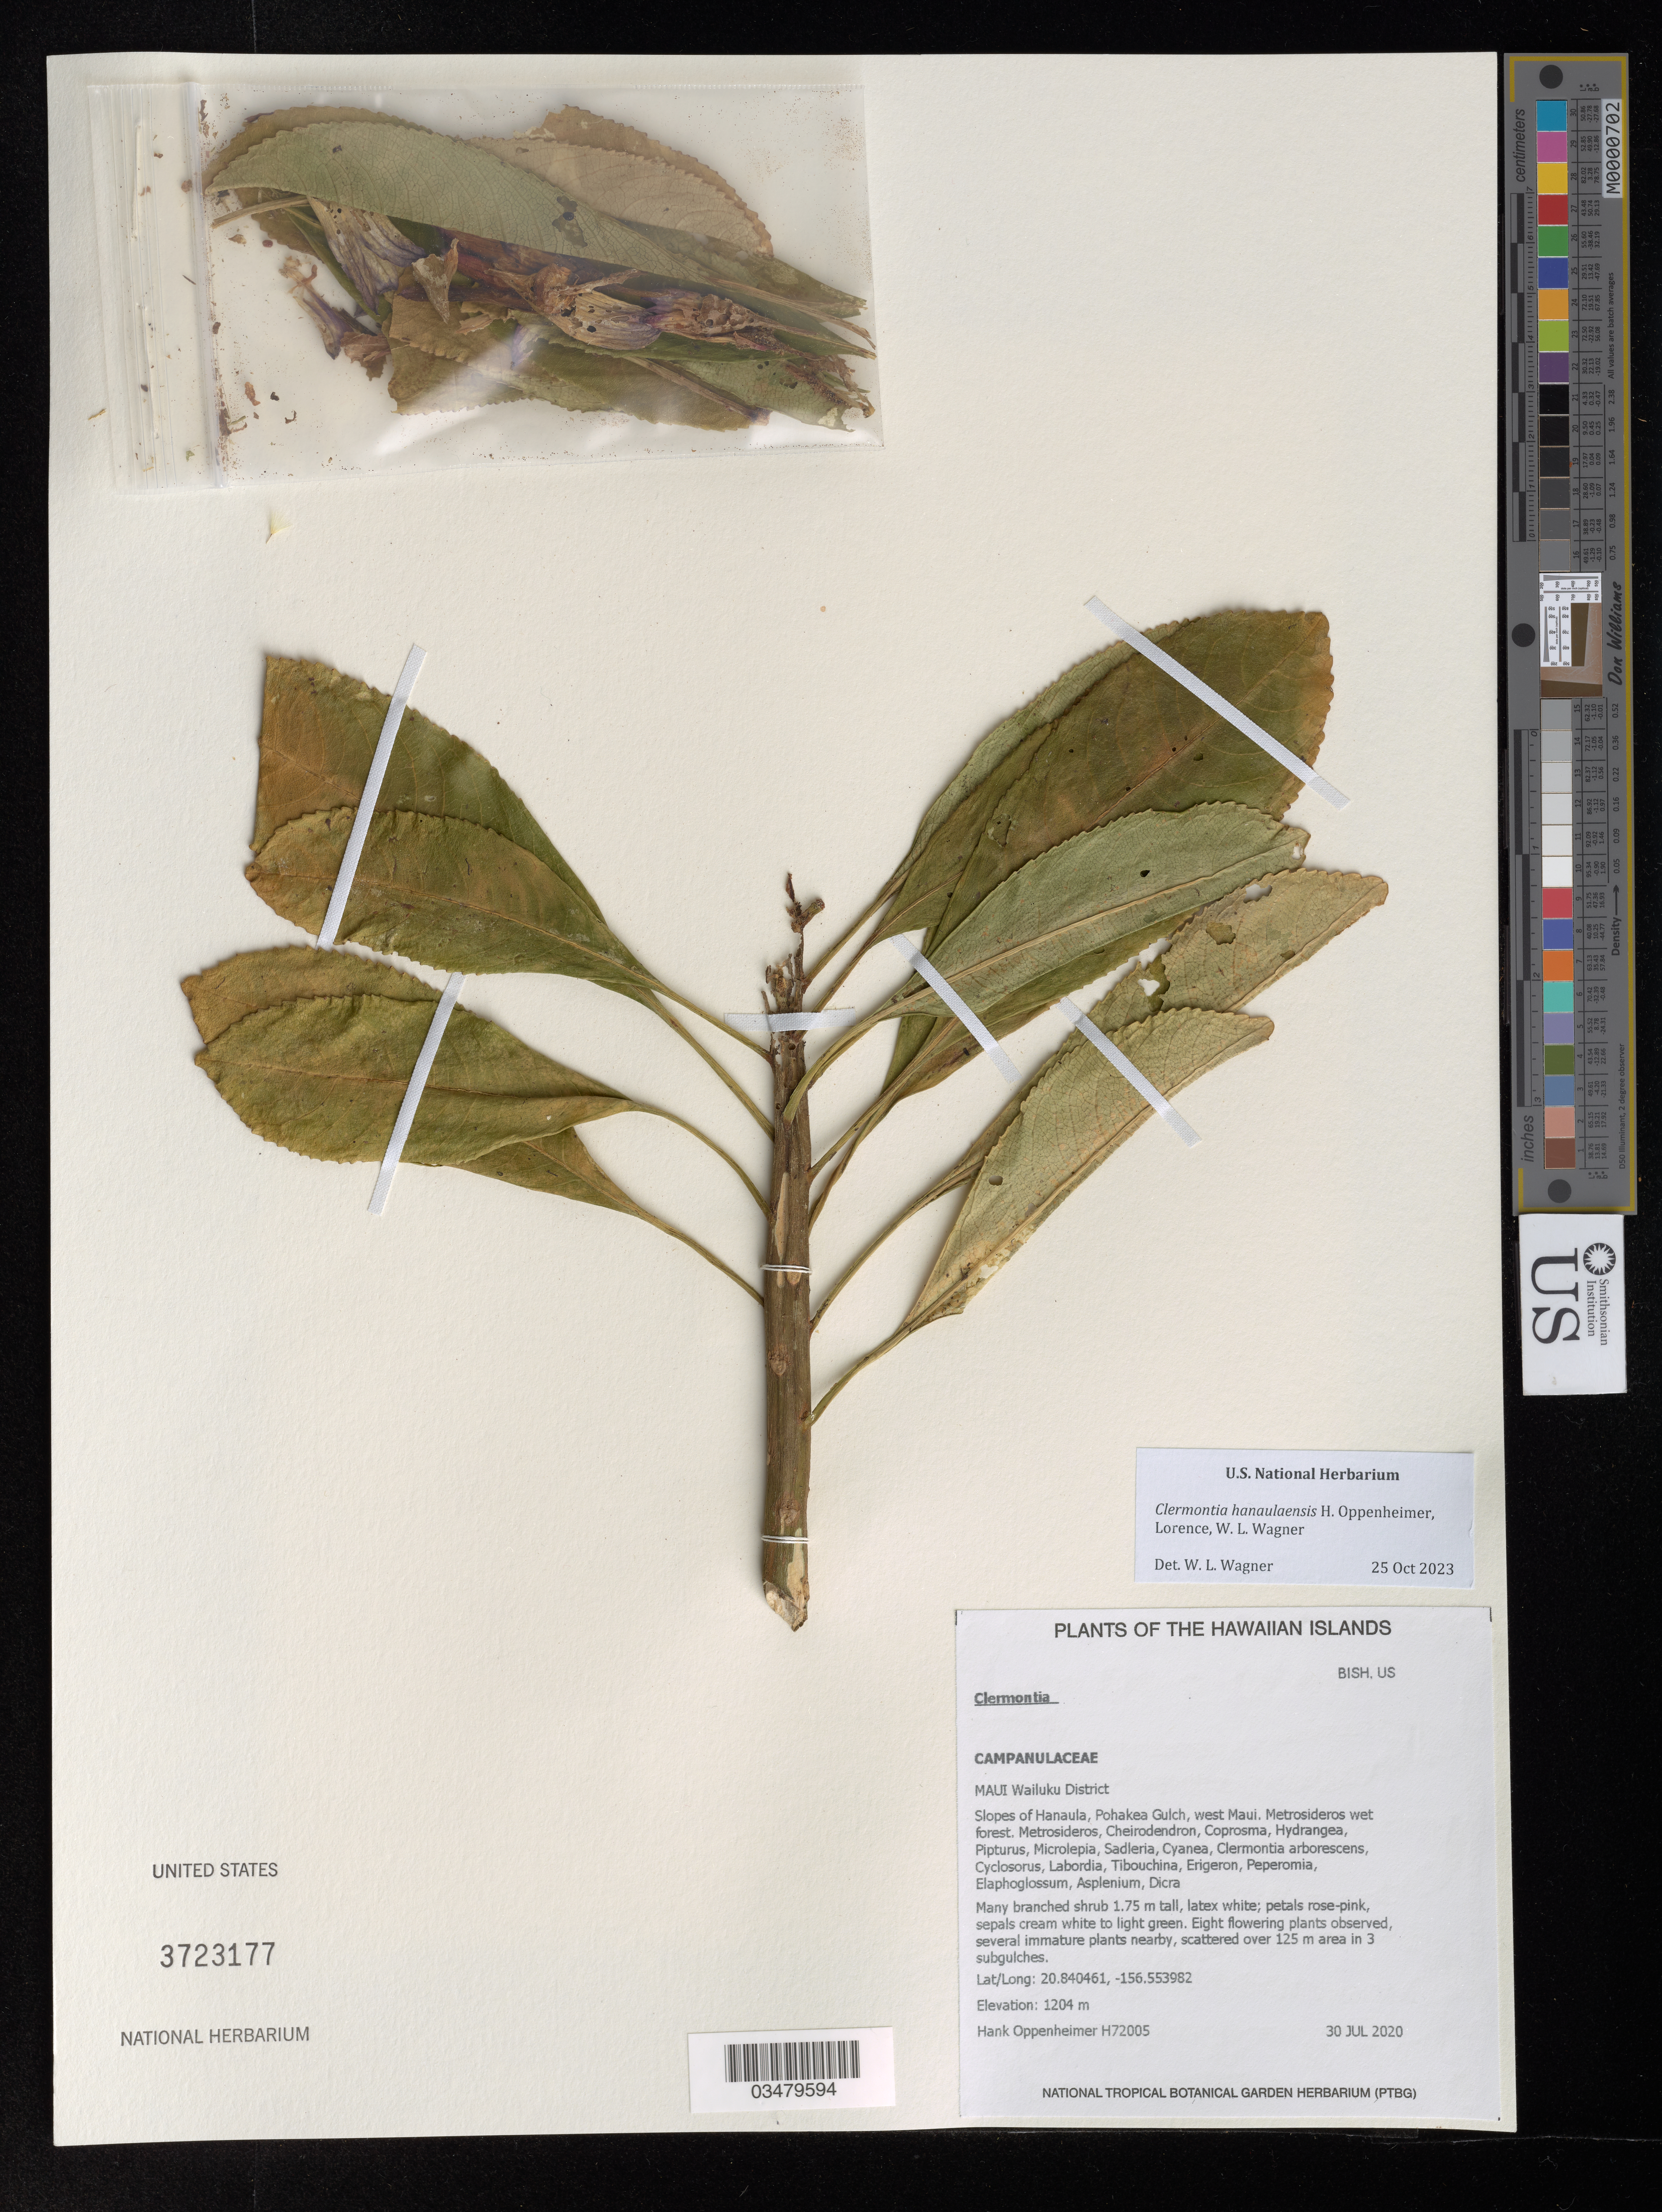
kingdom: Plantae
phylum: Tracheophyta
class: Magnoliopsida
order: Asterales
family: Campanulaceae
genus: Clermontia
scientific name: Clermontia hanaulaensis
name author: H. Oppenh. et al.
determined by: Wagner, W. L., (BOT), Smithsonian Institution - National Museum of Natural History (UNITED STATES)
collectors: H. L. Oppenheimer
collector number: H72005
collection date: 2020-07-30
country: United States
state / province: Hawaii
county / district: Maui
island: Maui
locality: Wailuku District, West Maui, slopes of Hanaula, Pohakea Gulch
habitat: Wet forest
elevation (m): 1204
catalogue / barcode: US 3723177